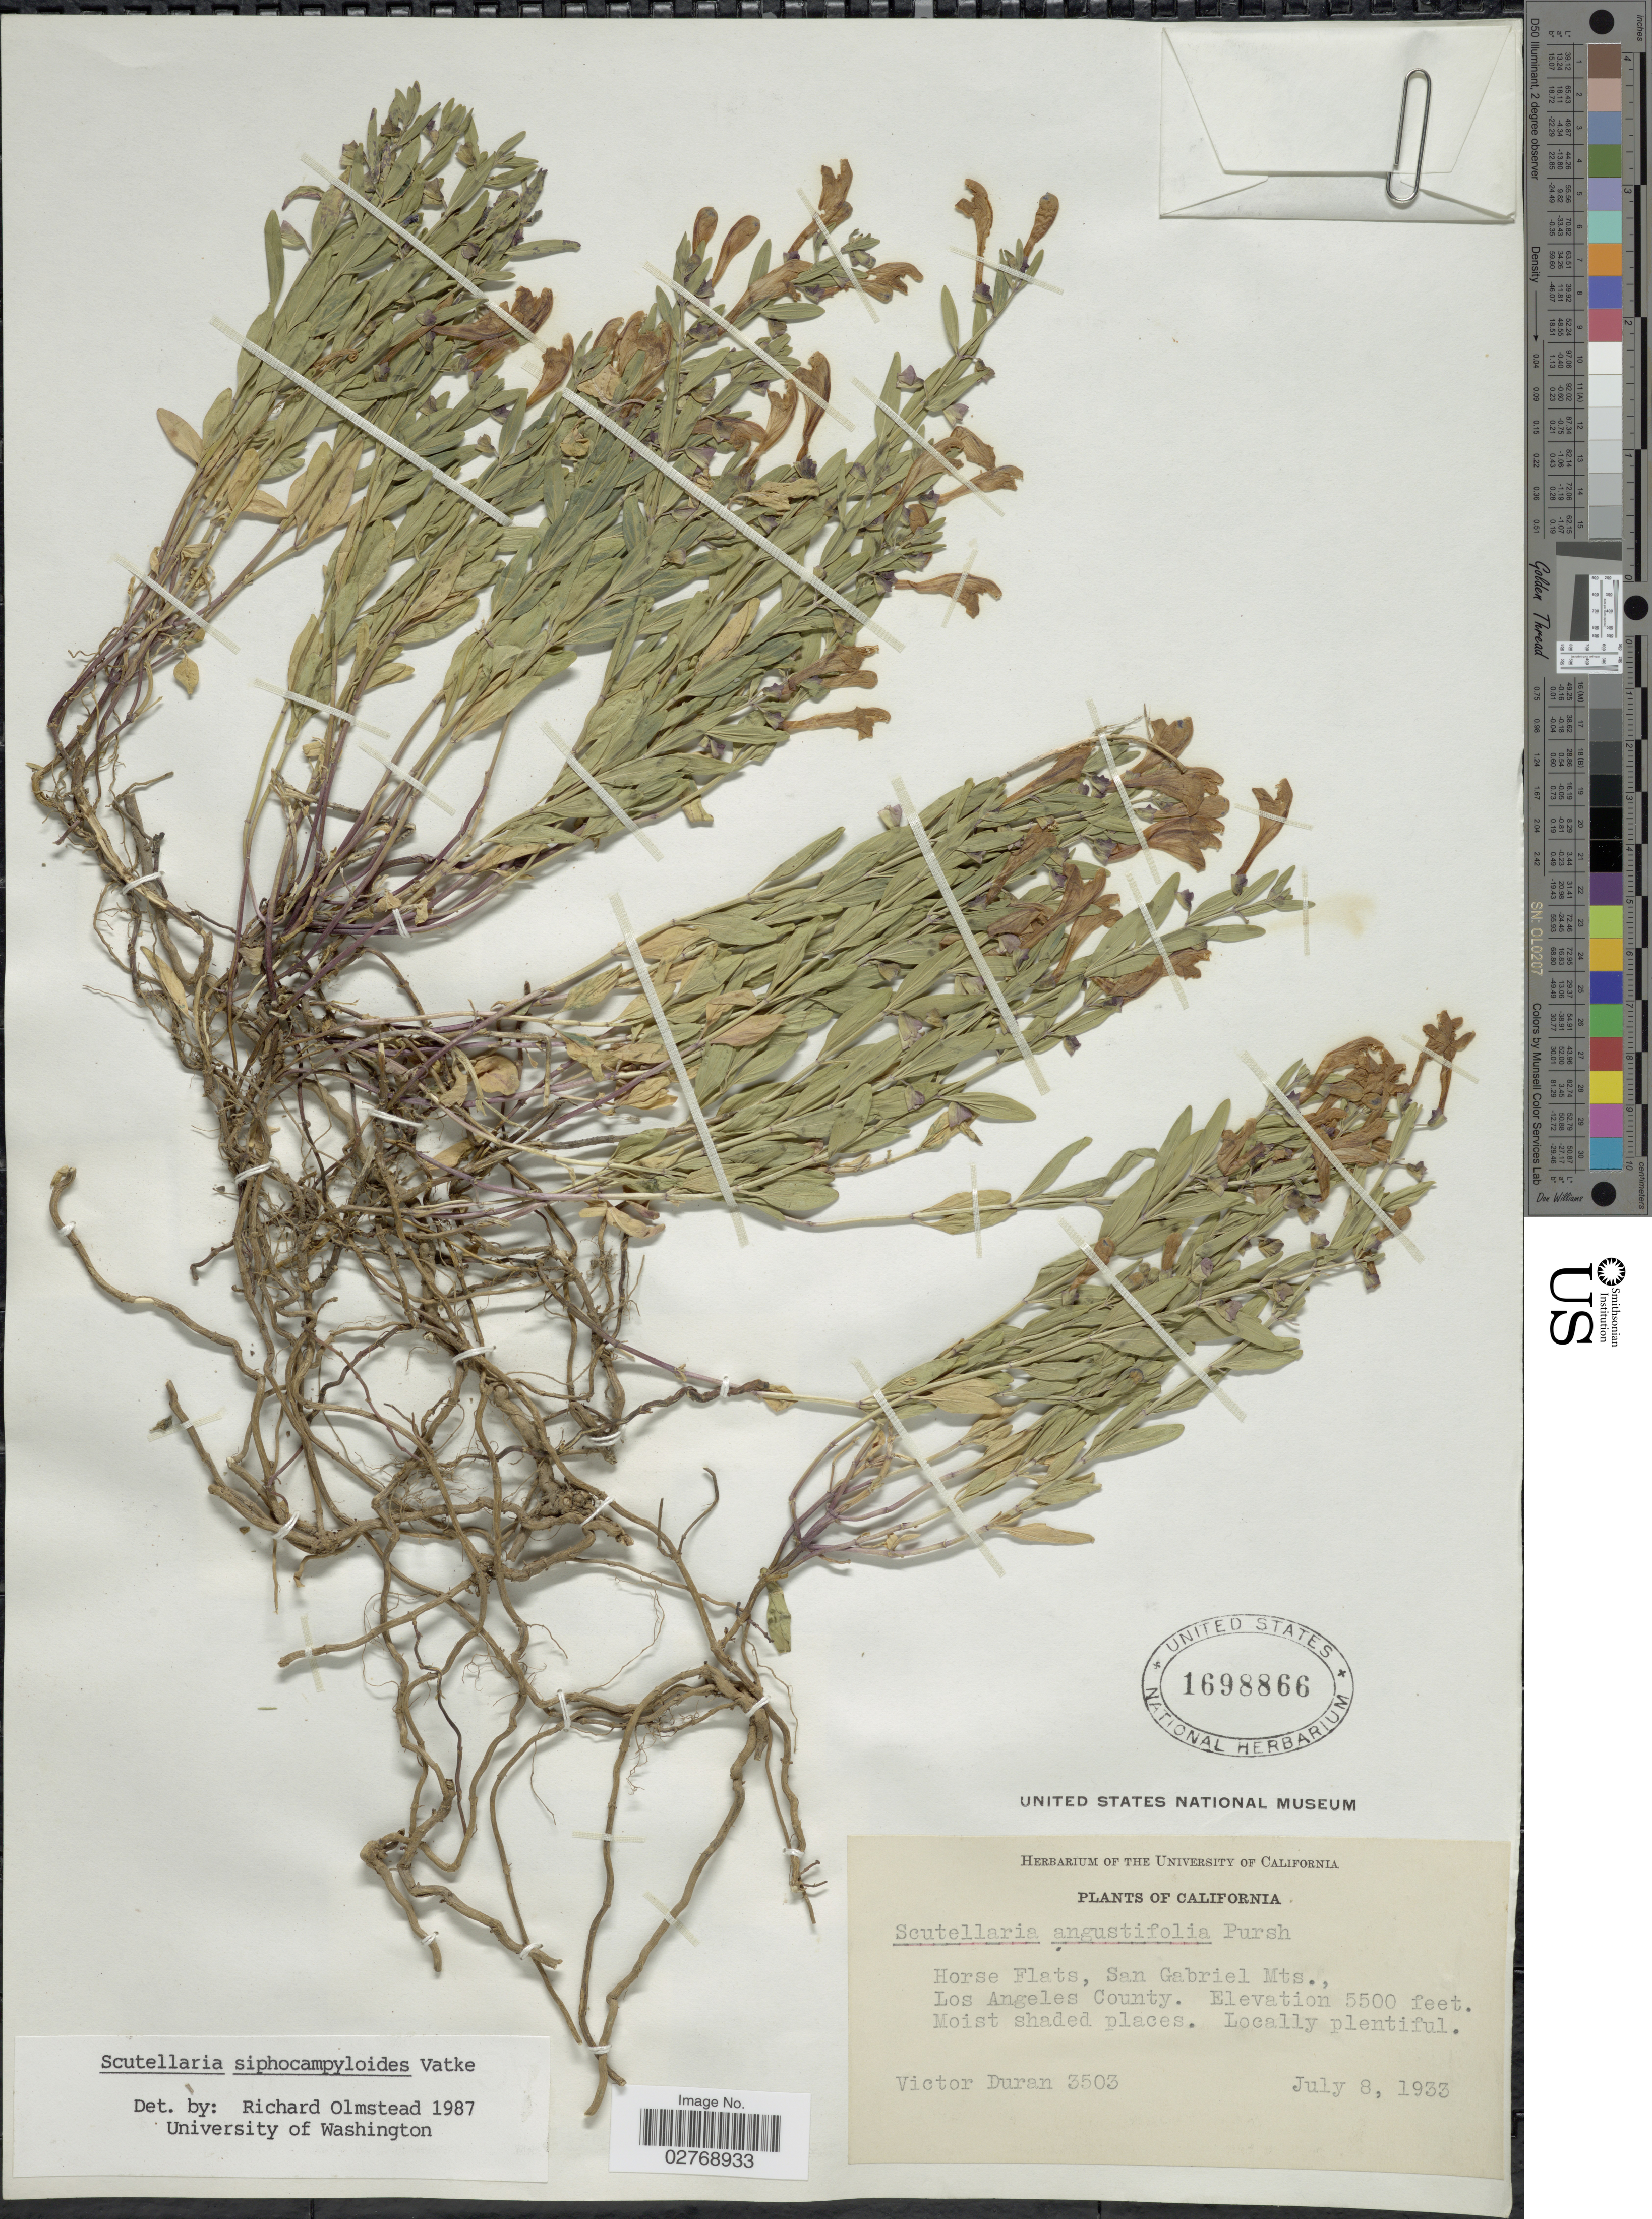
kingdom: Plantae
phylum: Tracheophyta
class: Magnoliopsida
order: Lamiales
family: Lamiaceae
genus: Scutellaria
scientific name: Scutellaria siphocampyloides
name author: Vatke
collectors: V. Duran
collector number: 3503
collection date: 1933-07-08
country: United States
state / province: California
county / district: Los Angeles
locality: Horse Flats, San Gabriel Mts., Los Angeles County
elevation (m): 1676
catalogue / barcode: US 1698866